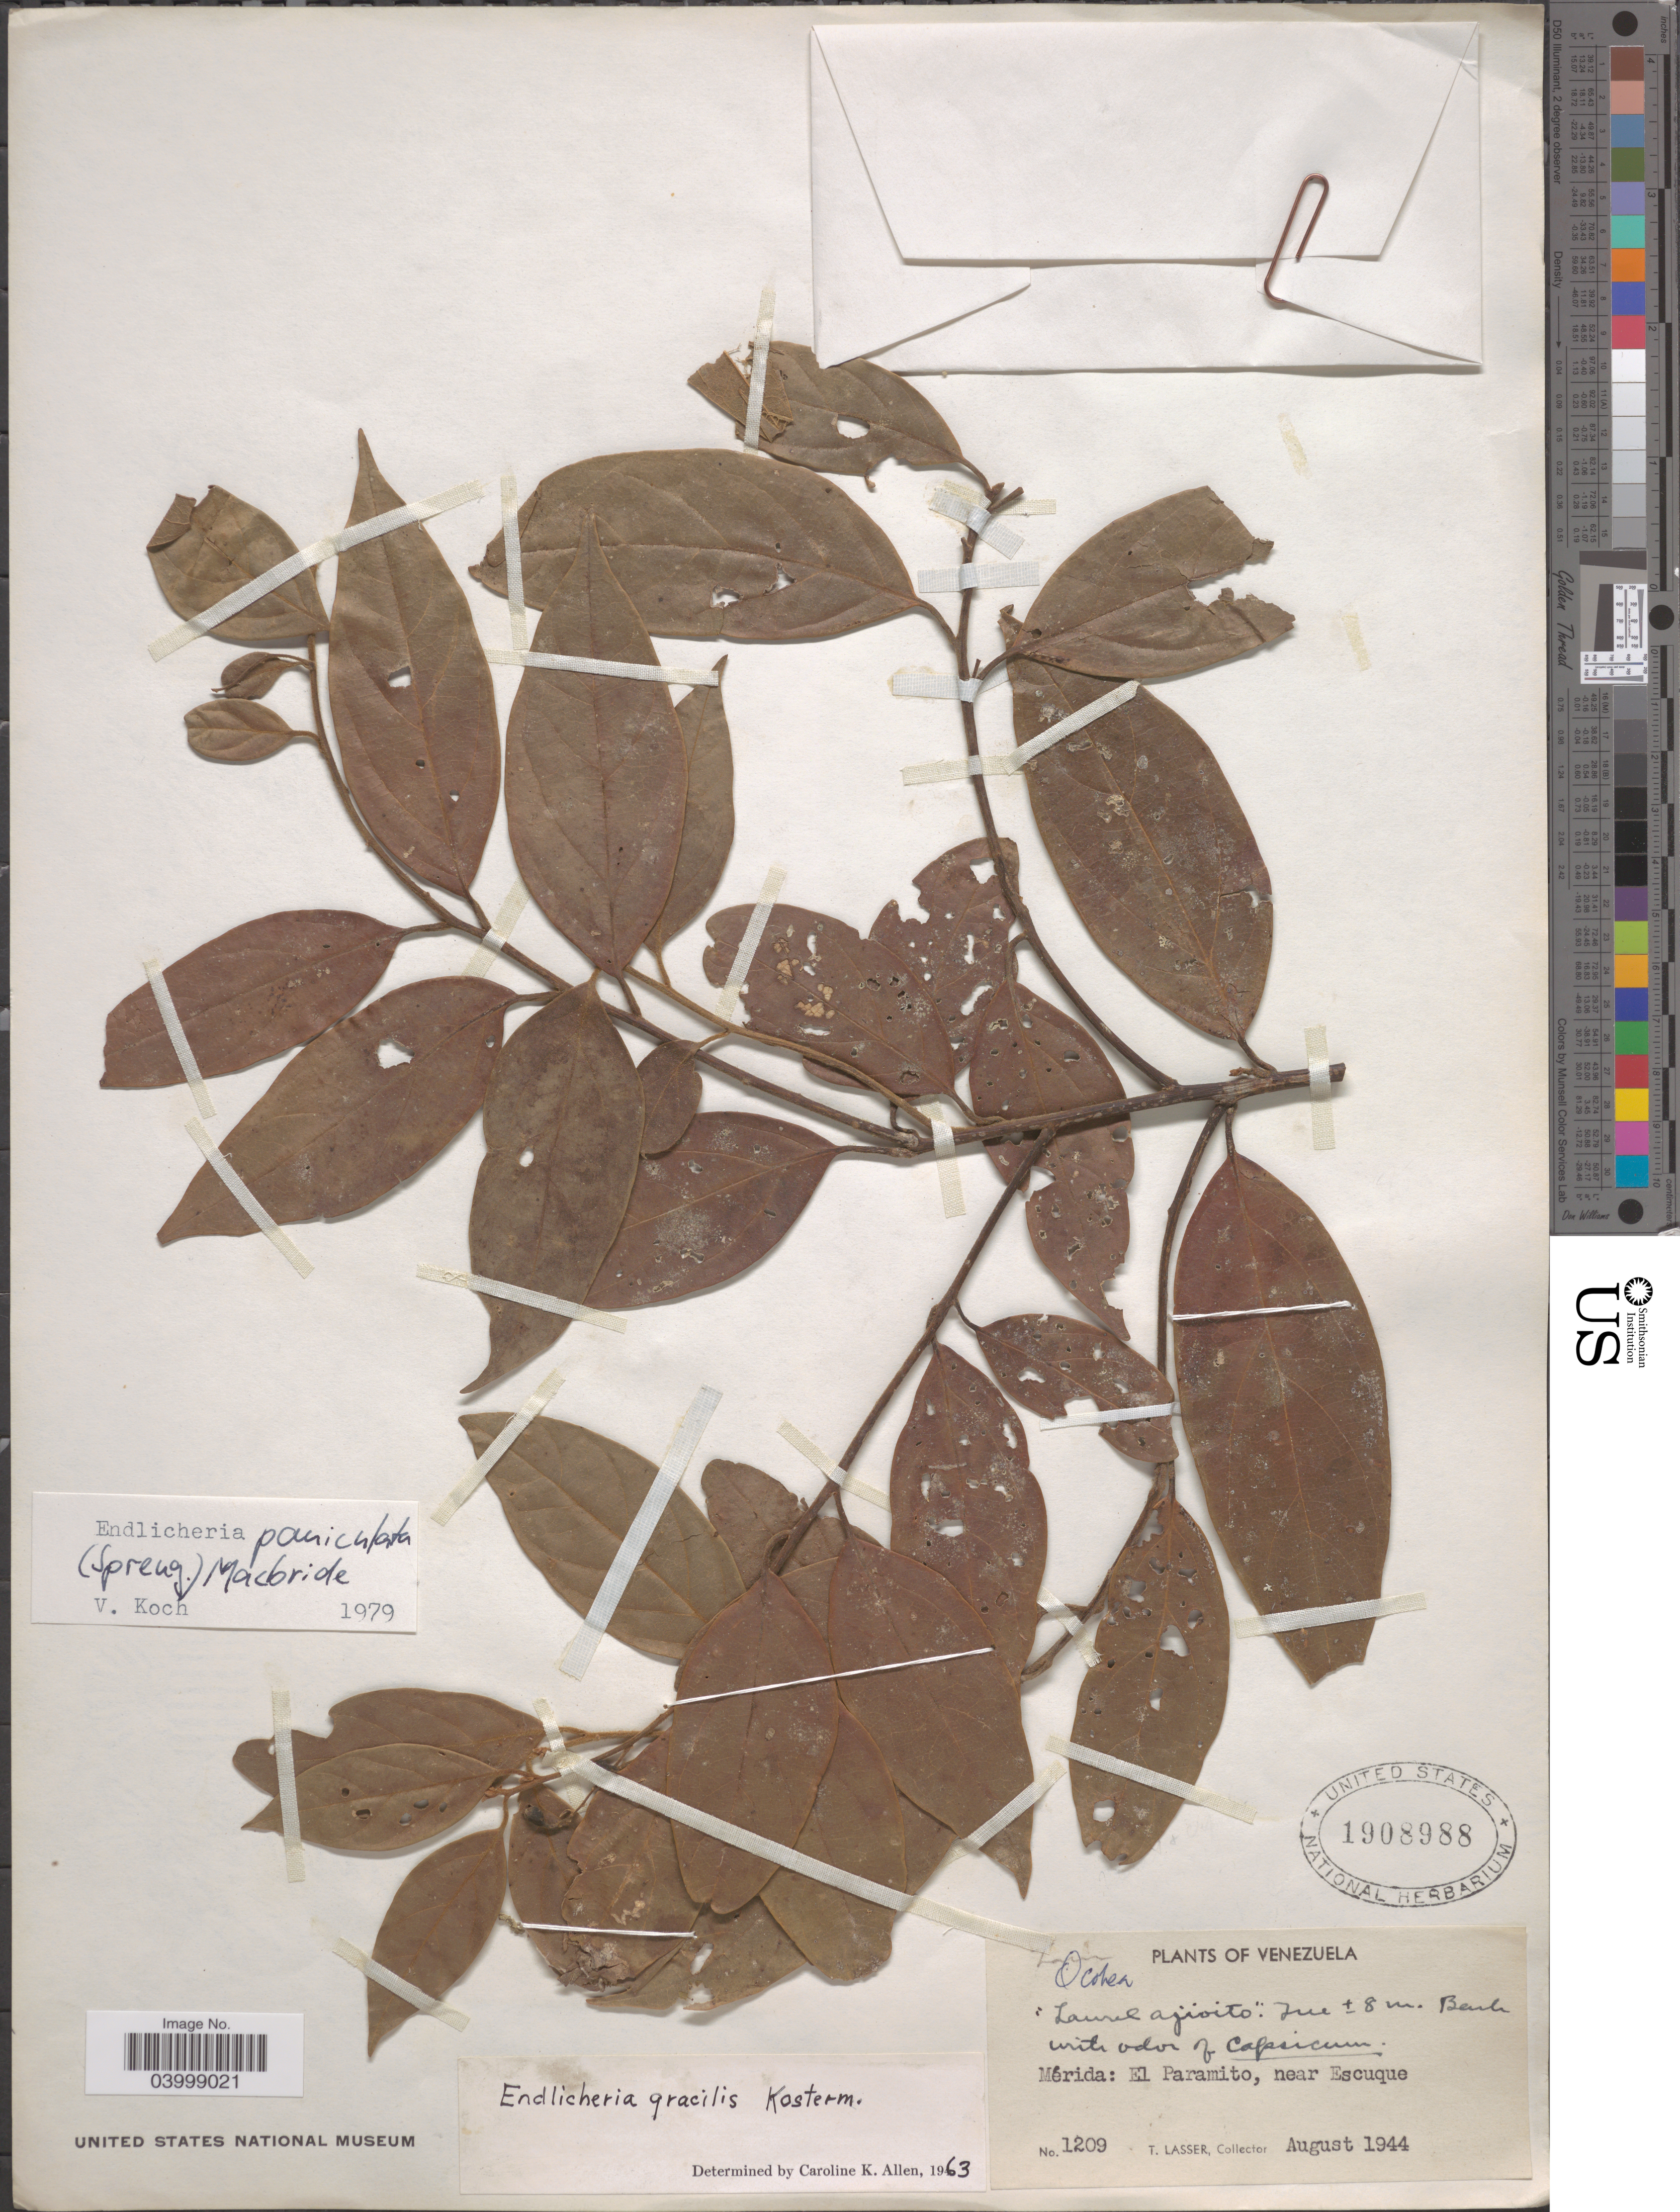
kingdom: Plantae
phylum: Tracheophyta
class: Magnoliopsida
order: Laurales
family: Lauraceae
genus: Endlicheria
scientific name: Endlicheria paniculata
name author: (Spreng.) J.F. Macbr.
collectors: T. Lasser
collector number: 1209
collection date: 1944-08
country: Venezuela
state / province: Merida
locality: El Paramito, near Escuque.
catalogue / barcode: US 1908988